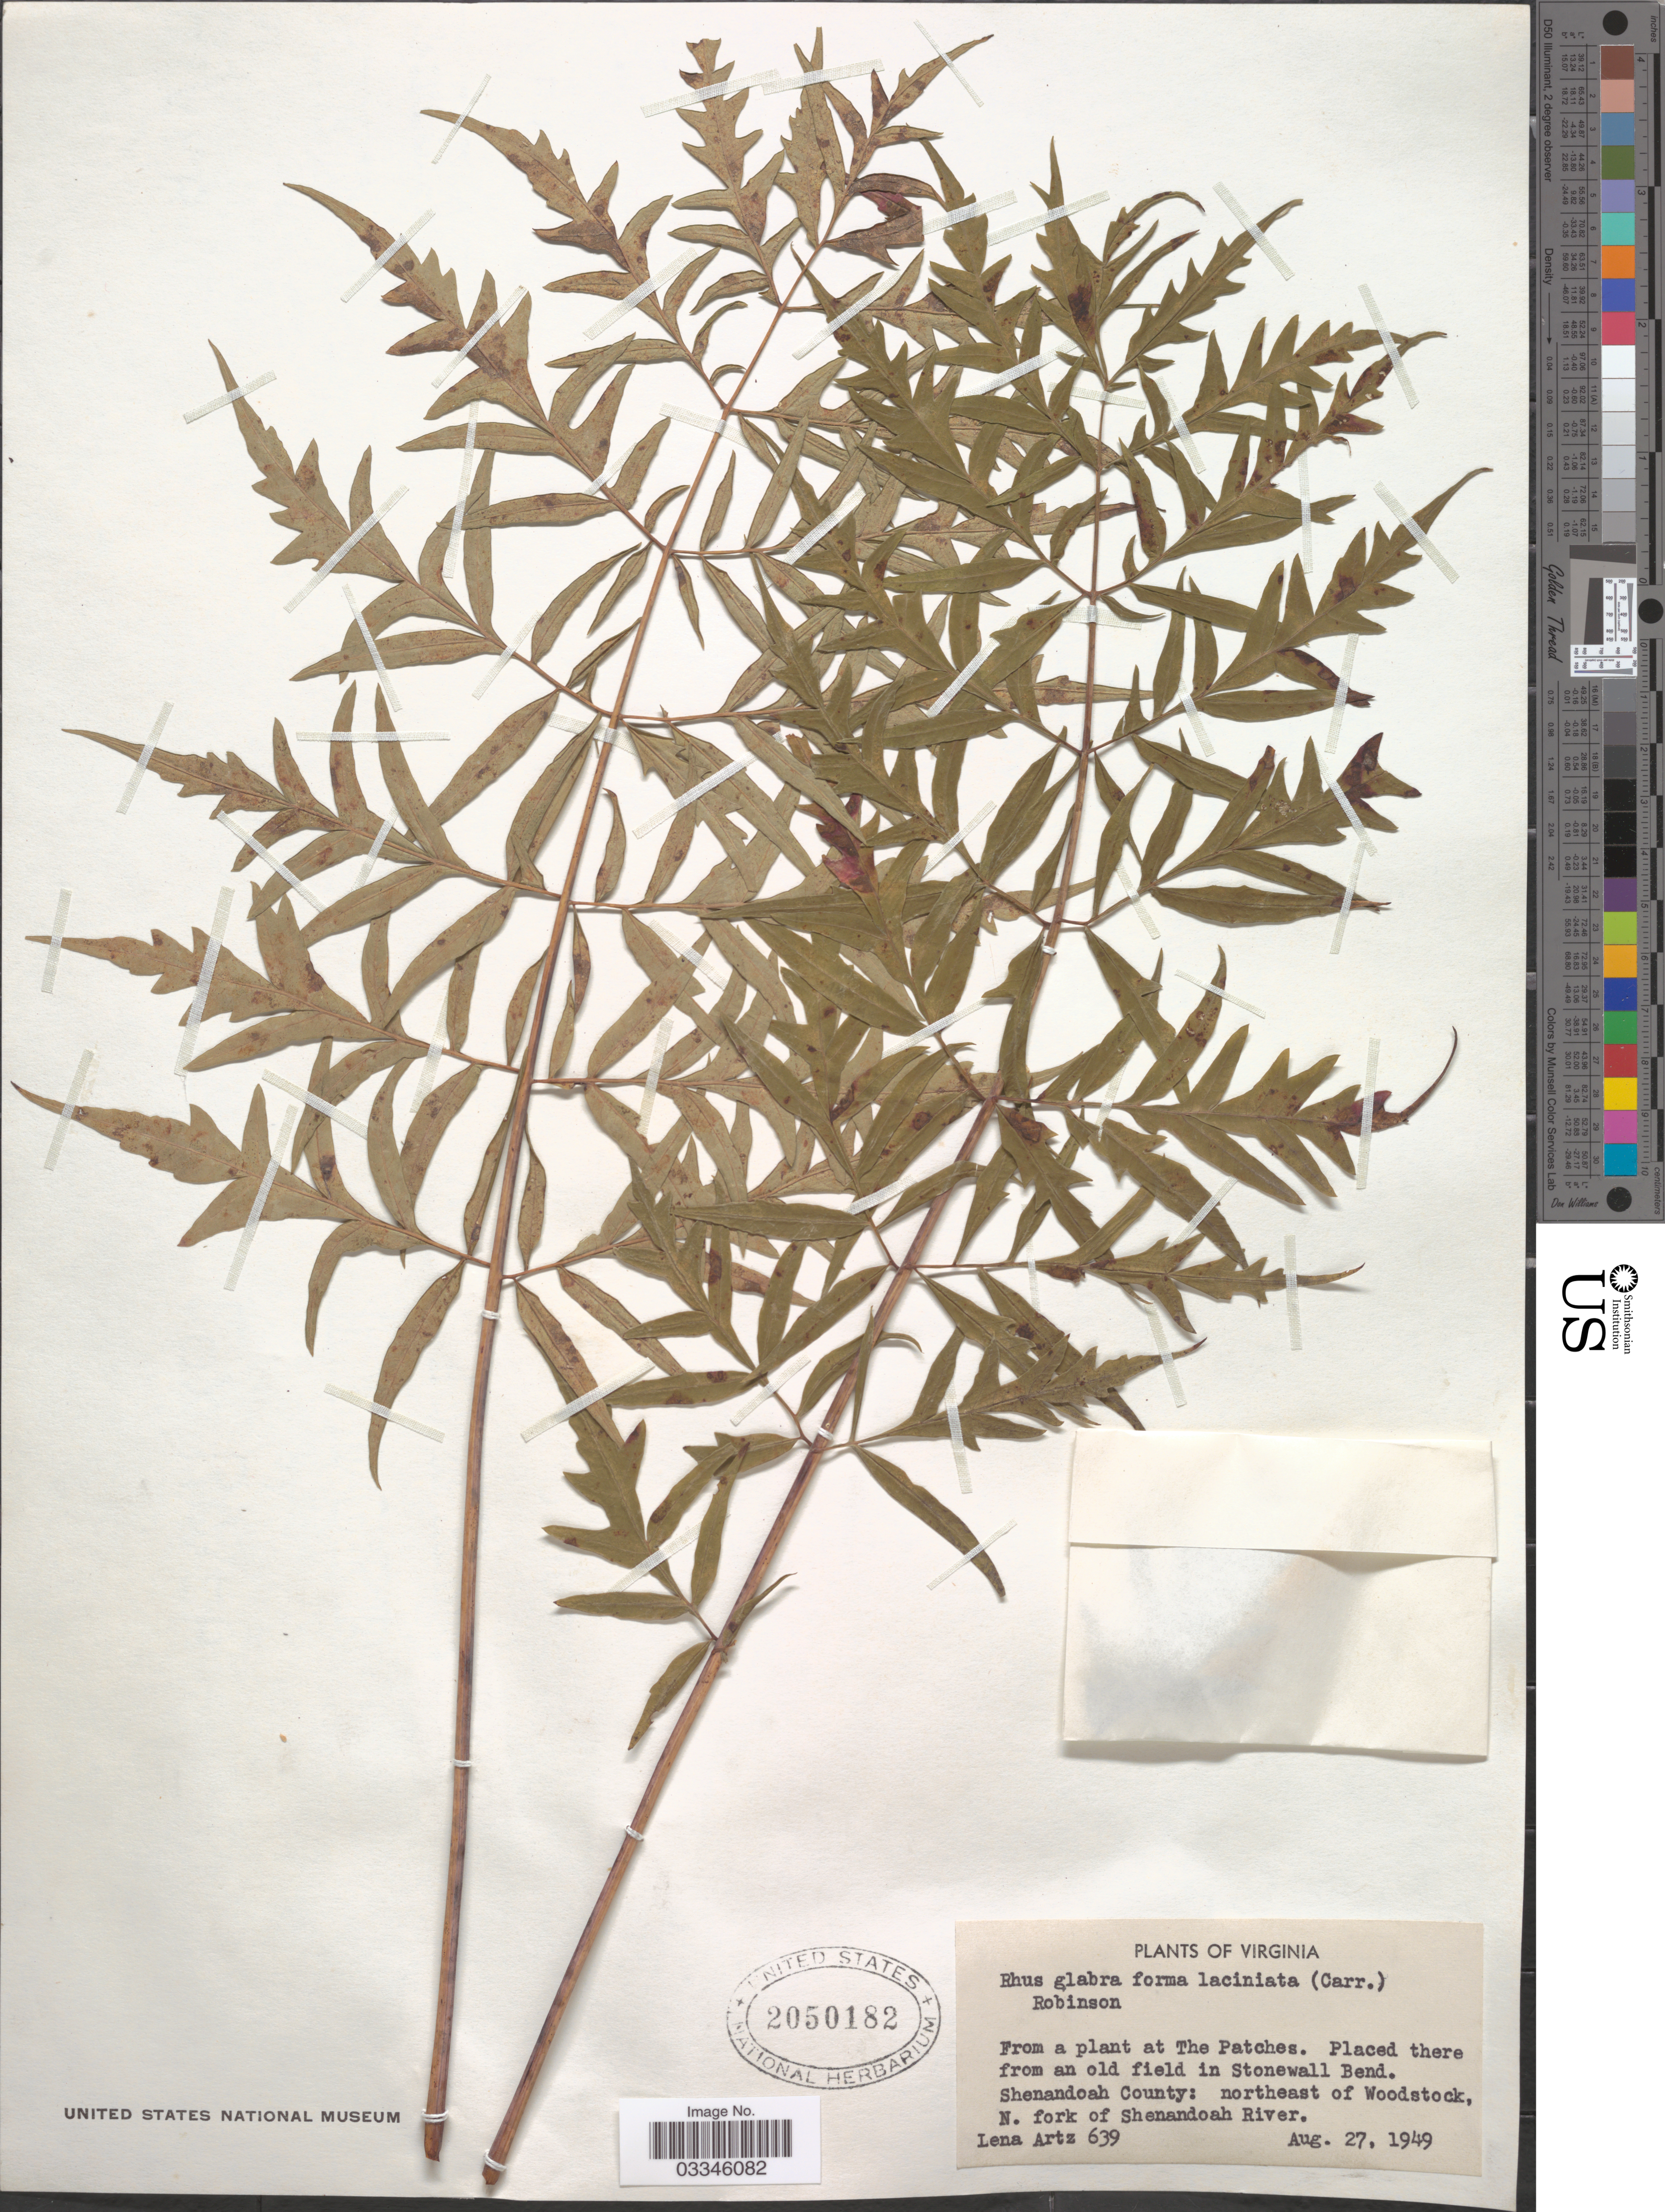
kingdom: Plantae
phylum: Tracheophyta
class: Magnoliopsida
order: Sapindales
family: Anacardiaceae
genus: Rhus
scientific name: Rhus glabra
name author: L.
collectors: L. Artz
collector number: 639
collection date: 1949-08-27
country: United States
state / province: Virginia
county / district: Shenandoah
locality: Shenandoah County: northeast of Woodstock, N. fork of Shenandoah River.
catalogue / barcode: US 2050182